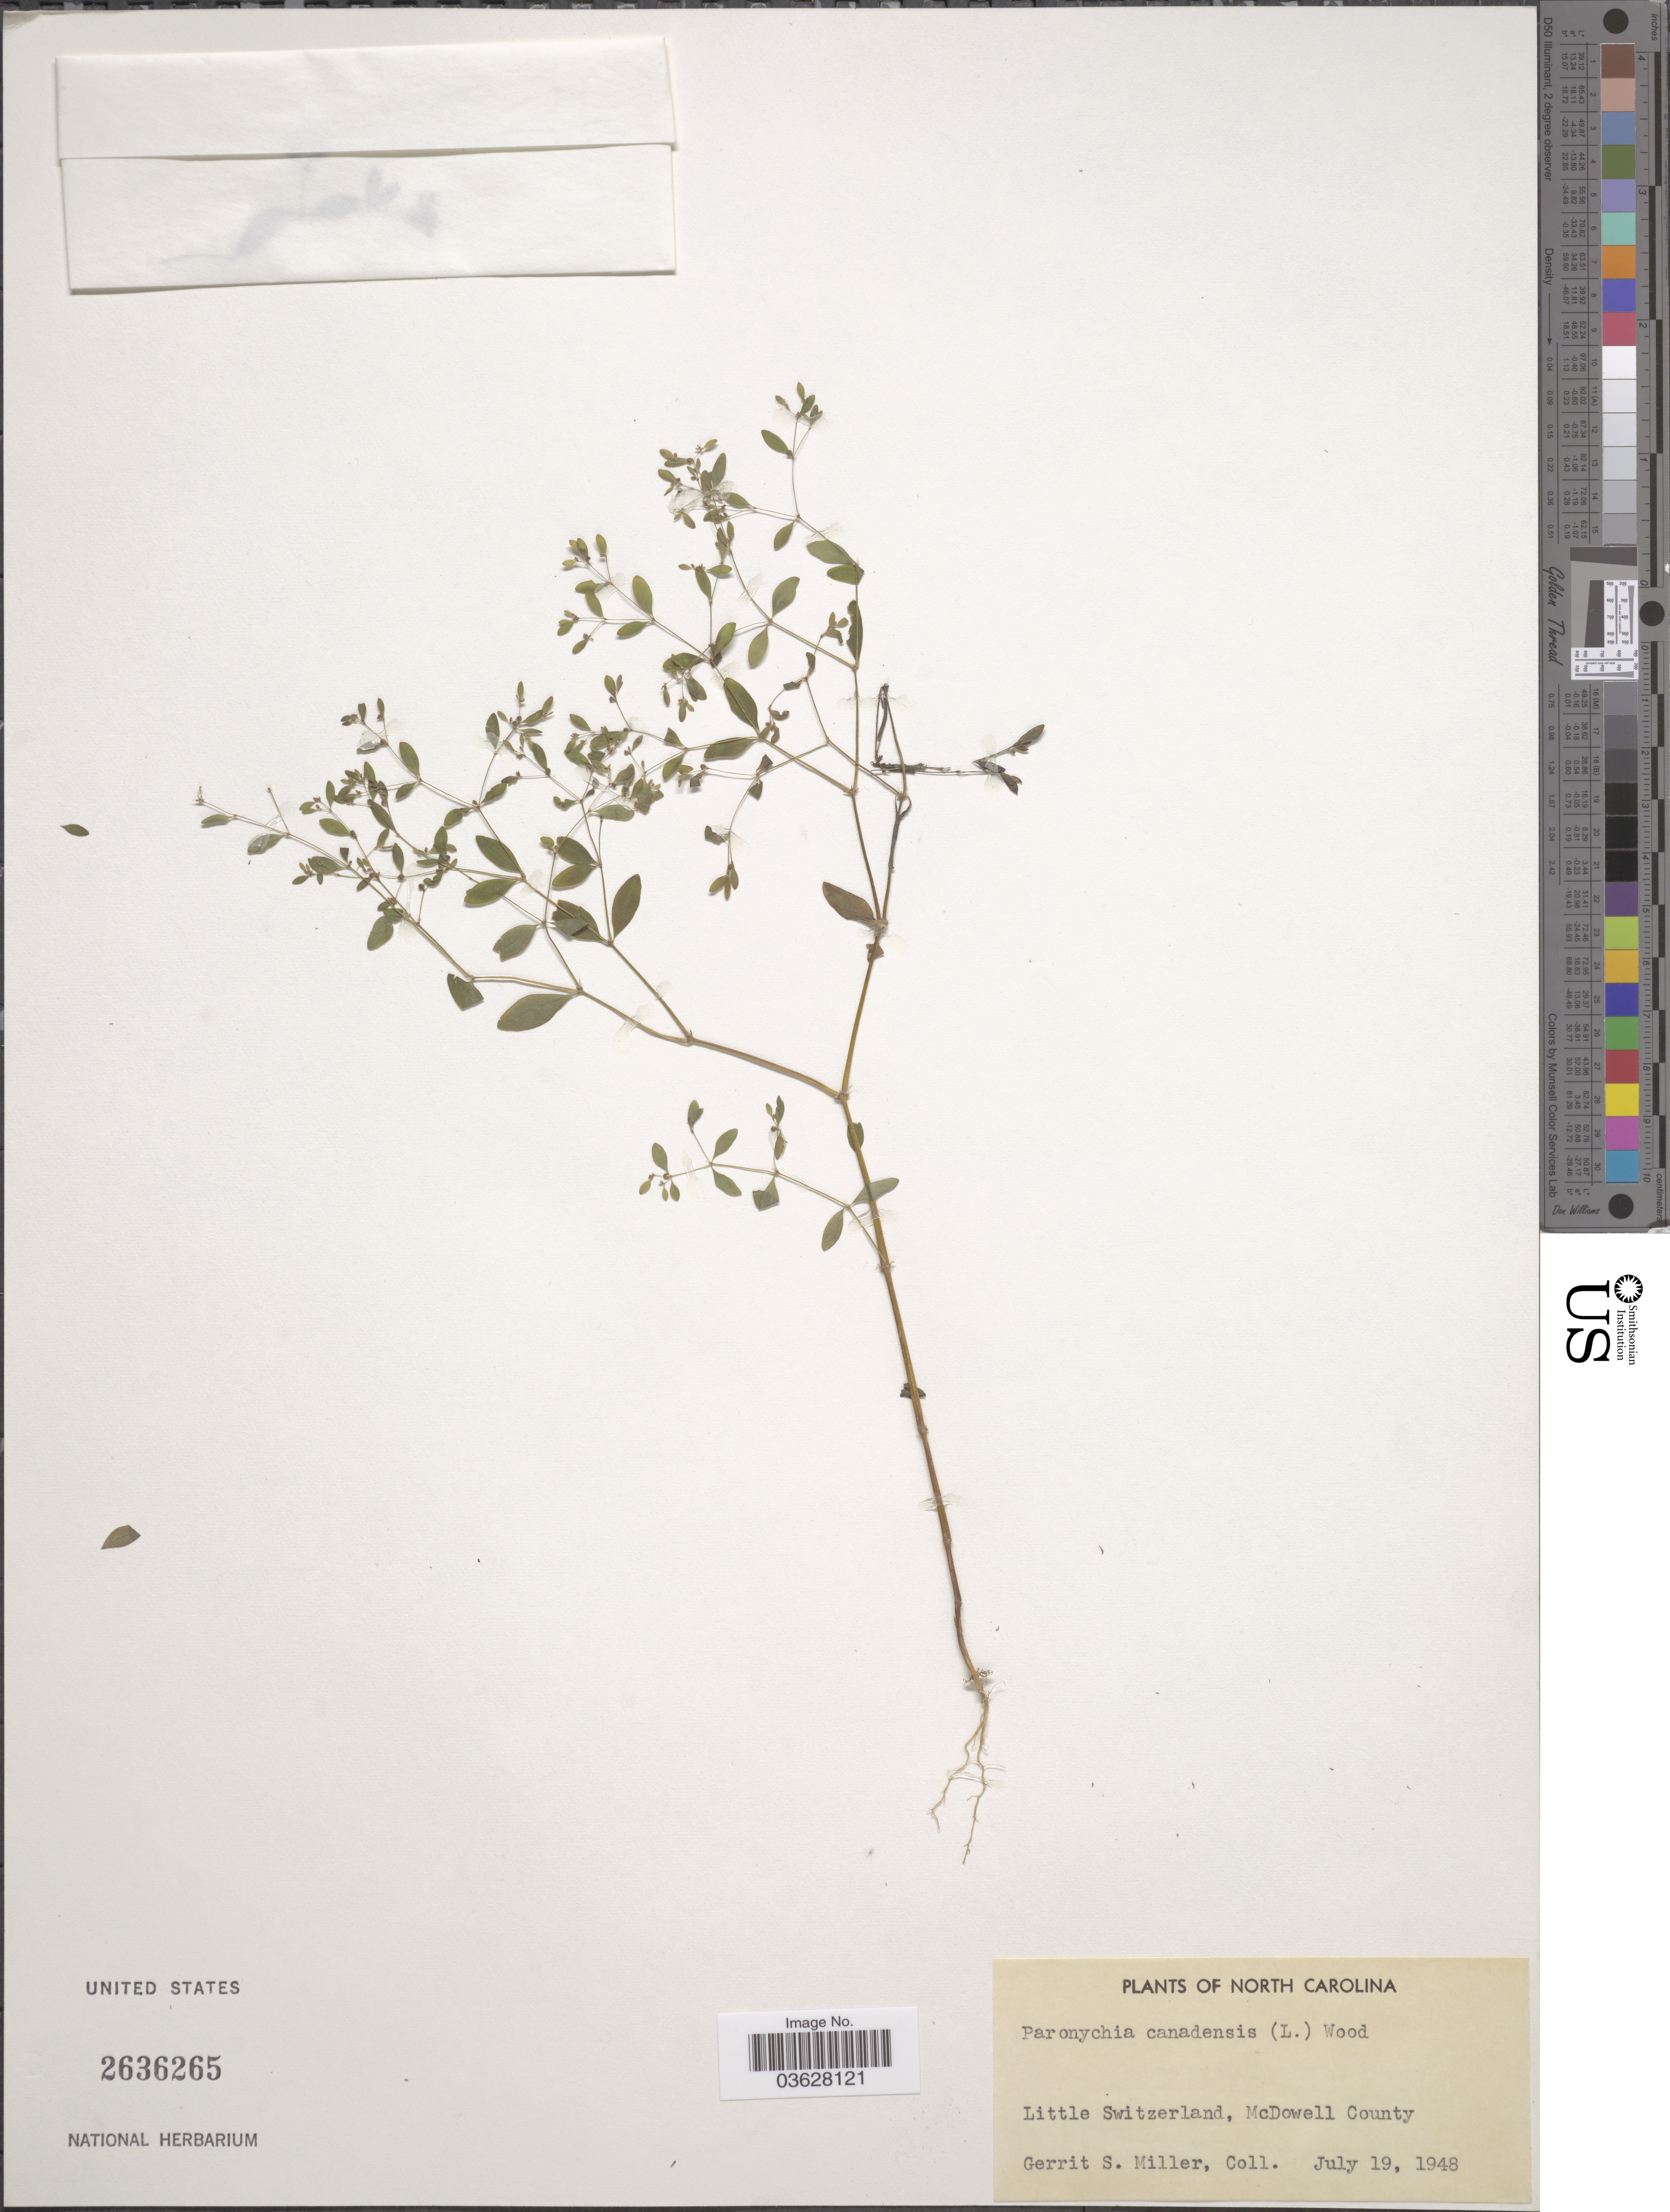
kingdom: Plantae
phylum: Tracheophyta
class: Magnoliopsida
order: Caryophyllales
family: Caryophyllaceae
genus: Paronychia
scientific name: Paronychia canadensis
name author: (L.) Alph. Wood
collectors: G. S. Miller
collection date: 1948-07-19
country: United States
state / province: North Carolina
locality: Little Switzerland, McDowell County.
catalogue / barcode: US 2636265